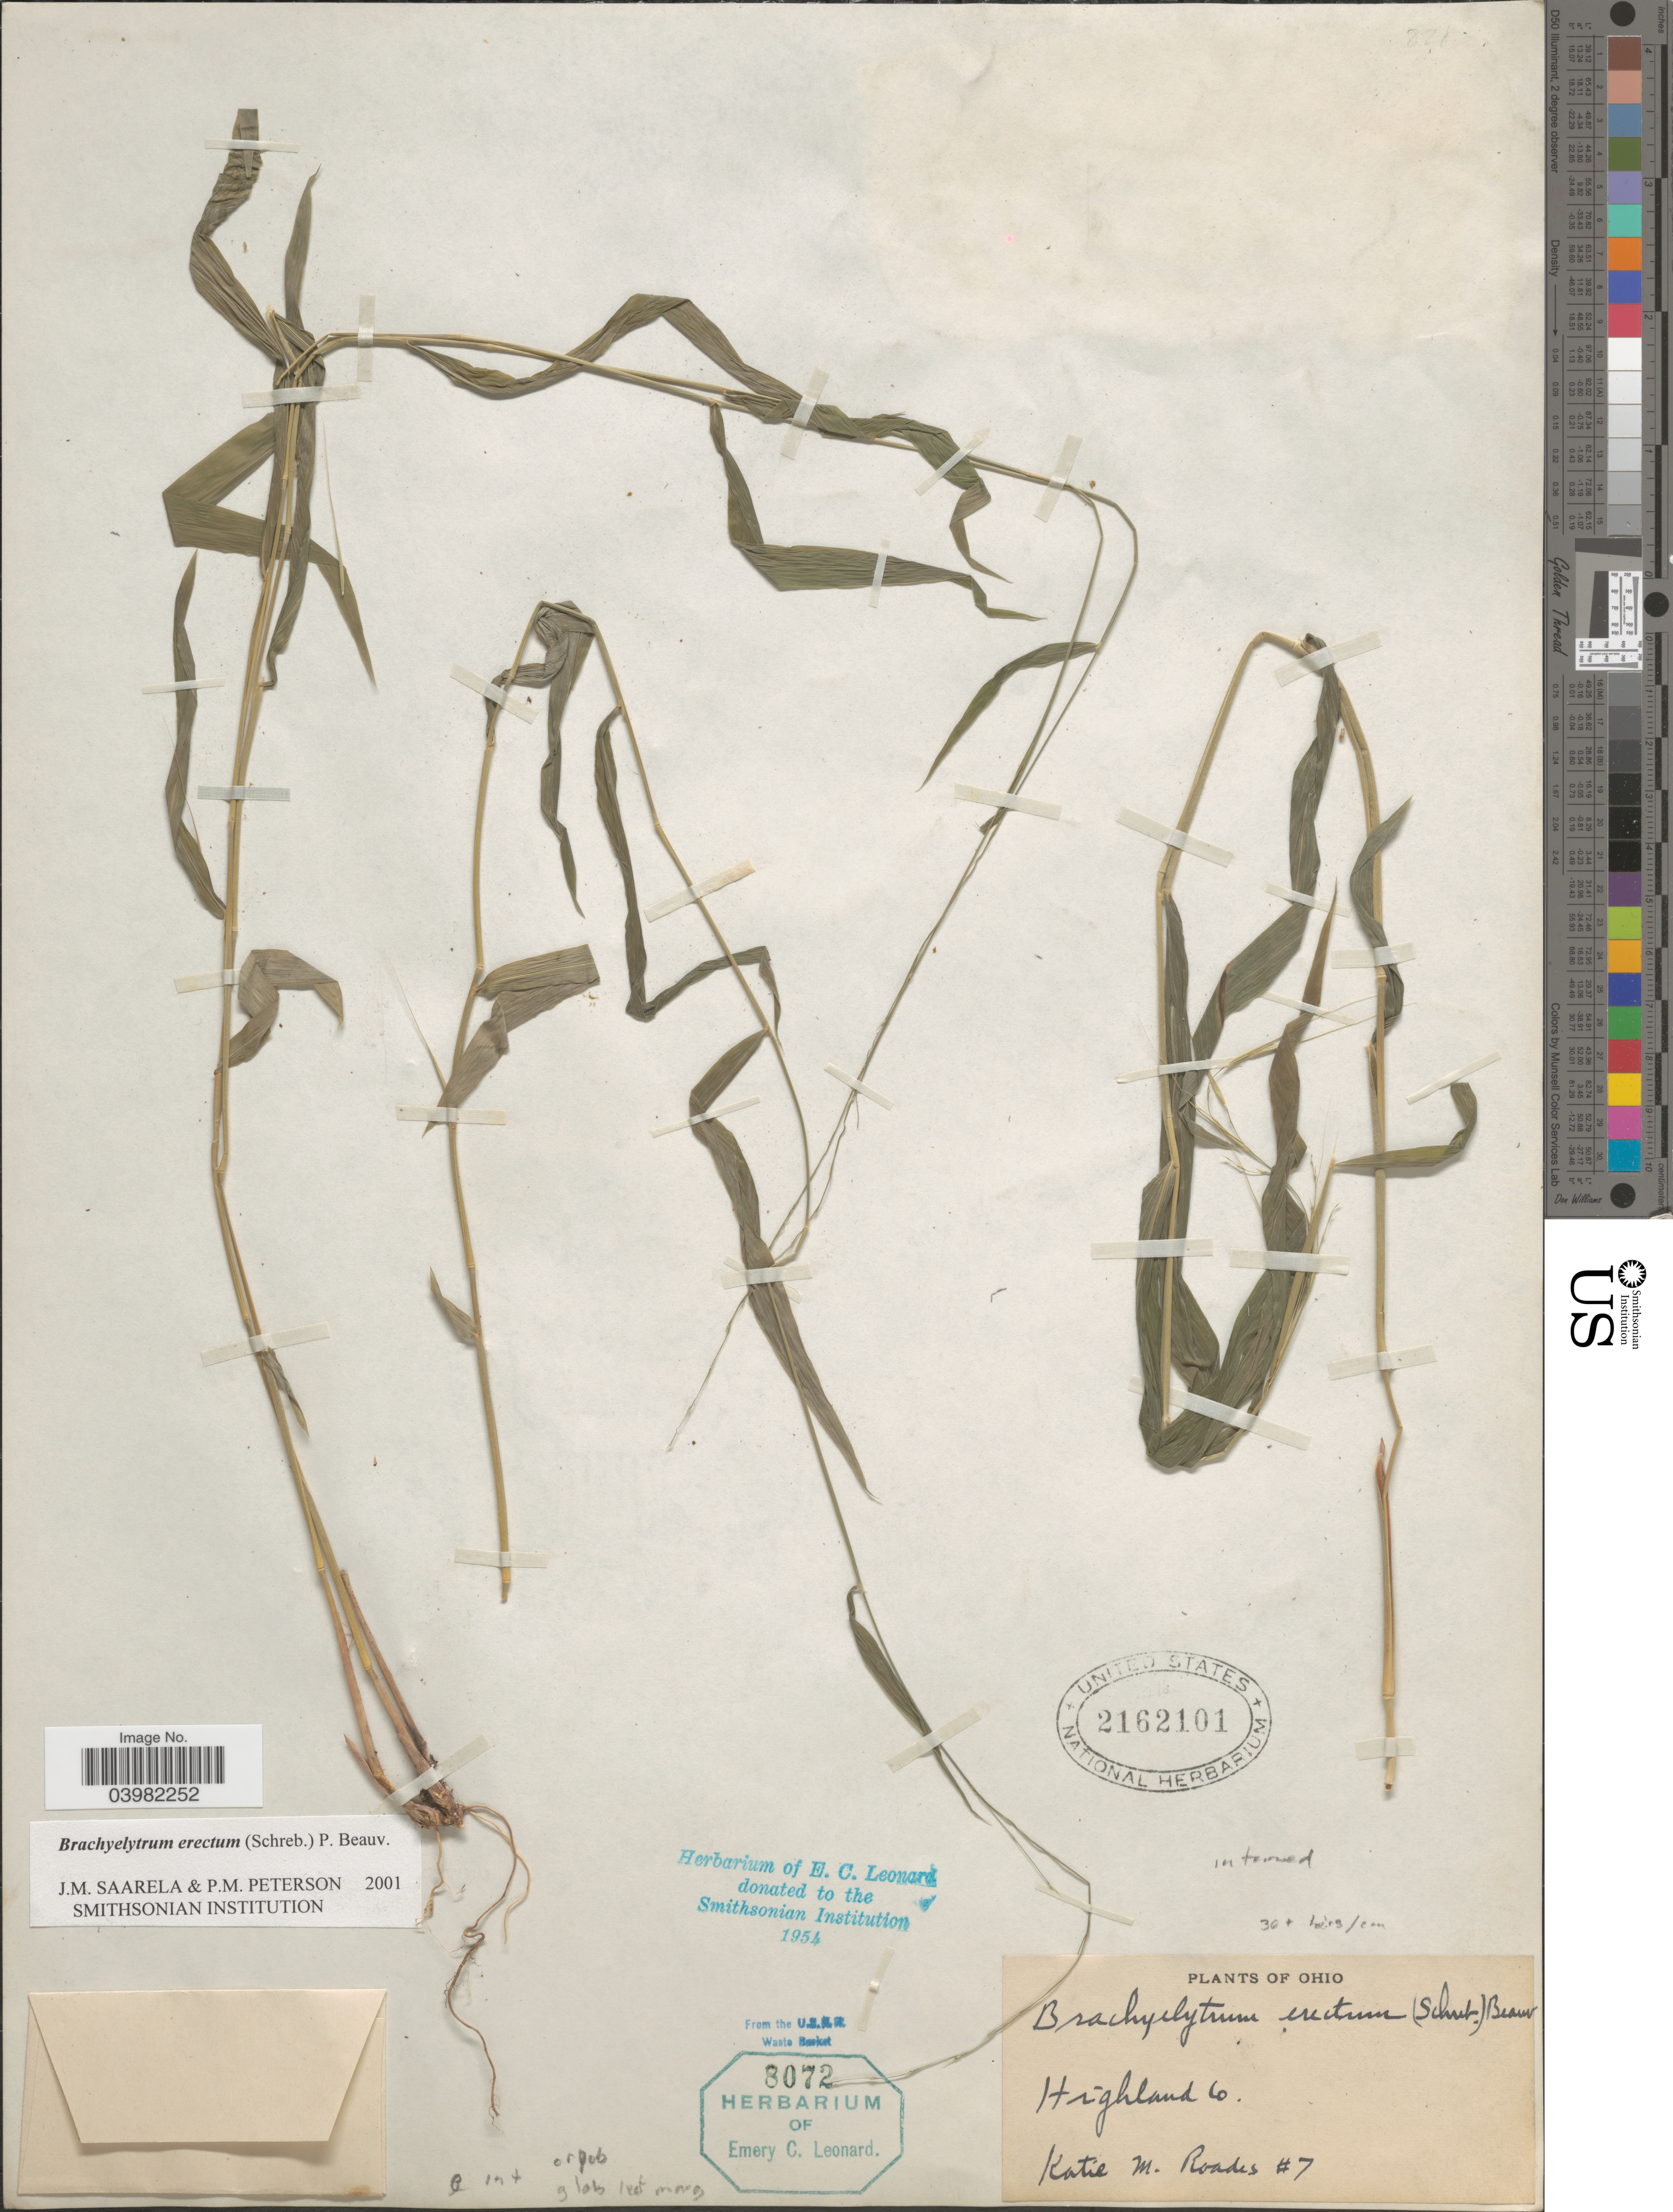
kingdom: Plantae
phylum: Tracheophyta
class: Liliopsida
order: Poales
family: Poaceae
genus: Brachyelytrum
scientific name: Brachyelytrum erectum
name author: (Schreb.) P. Beauv.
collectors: K. Roades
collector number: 7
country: United States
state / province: Ohio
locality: Highland Co.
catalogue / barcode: US 2162101